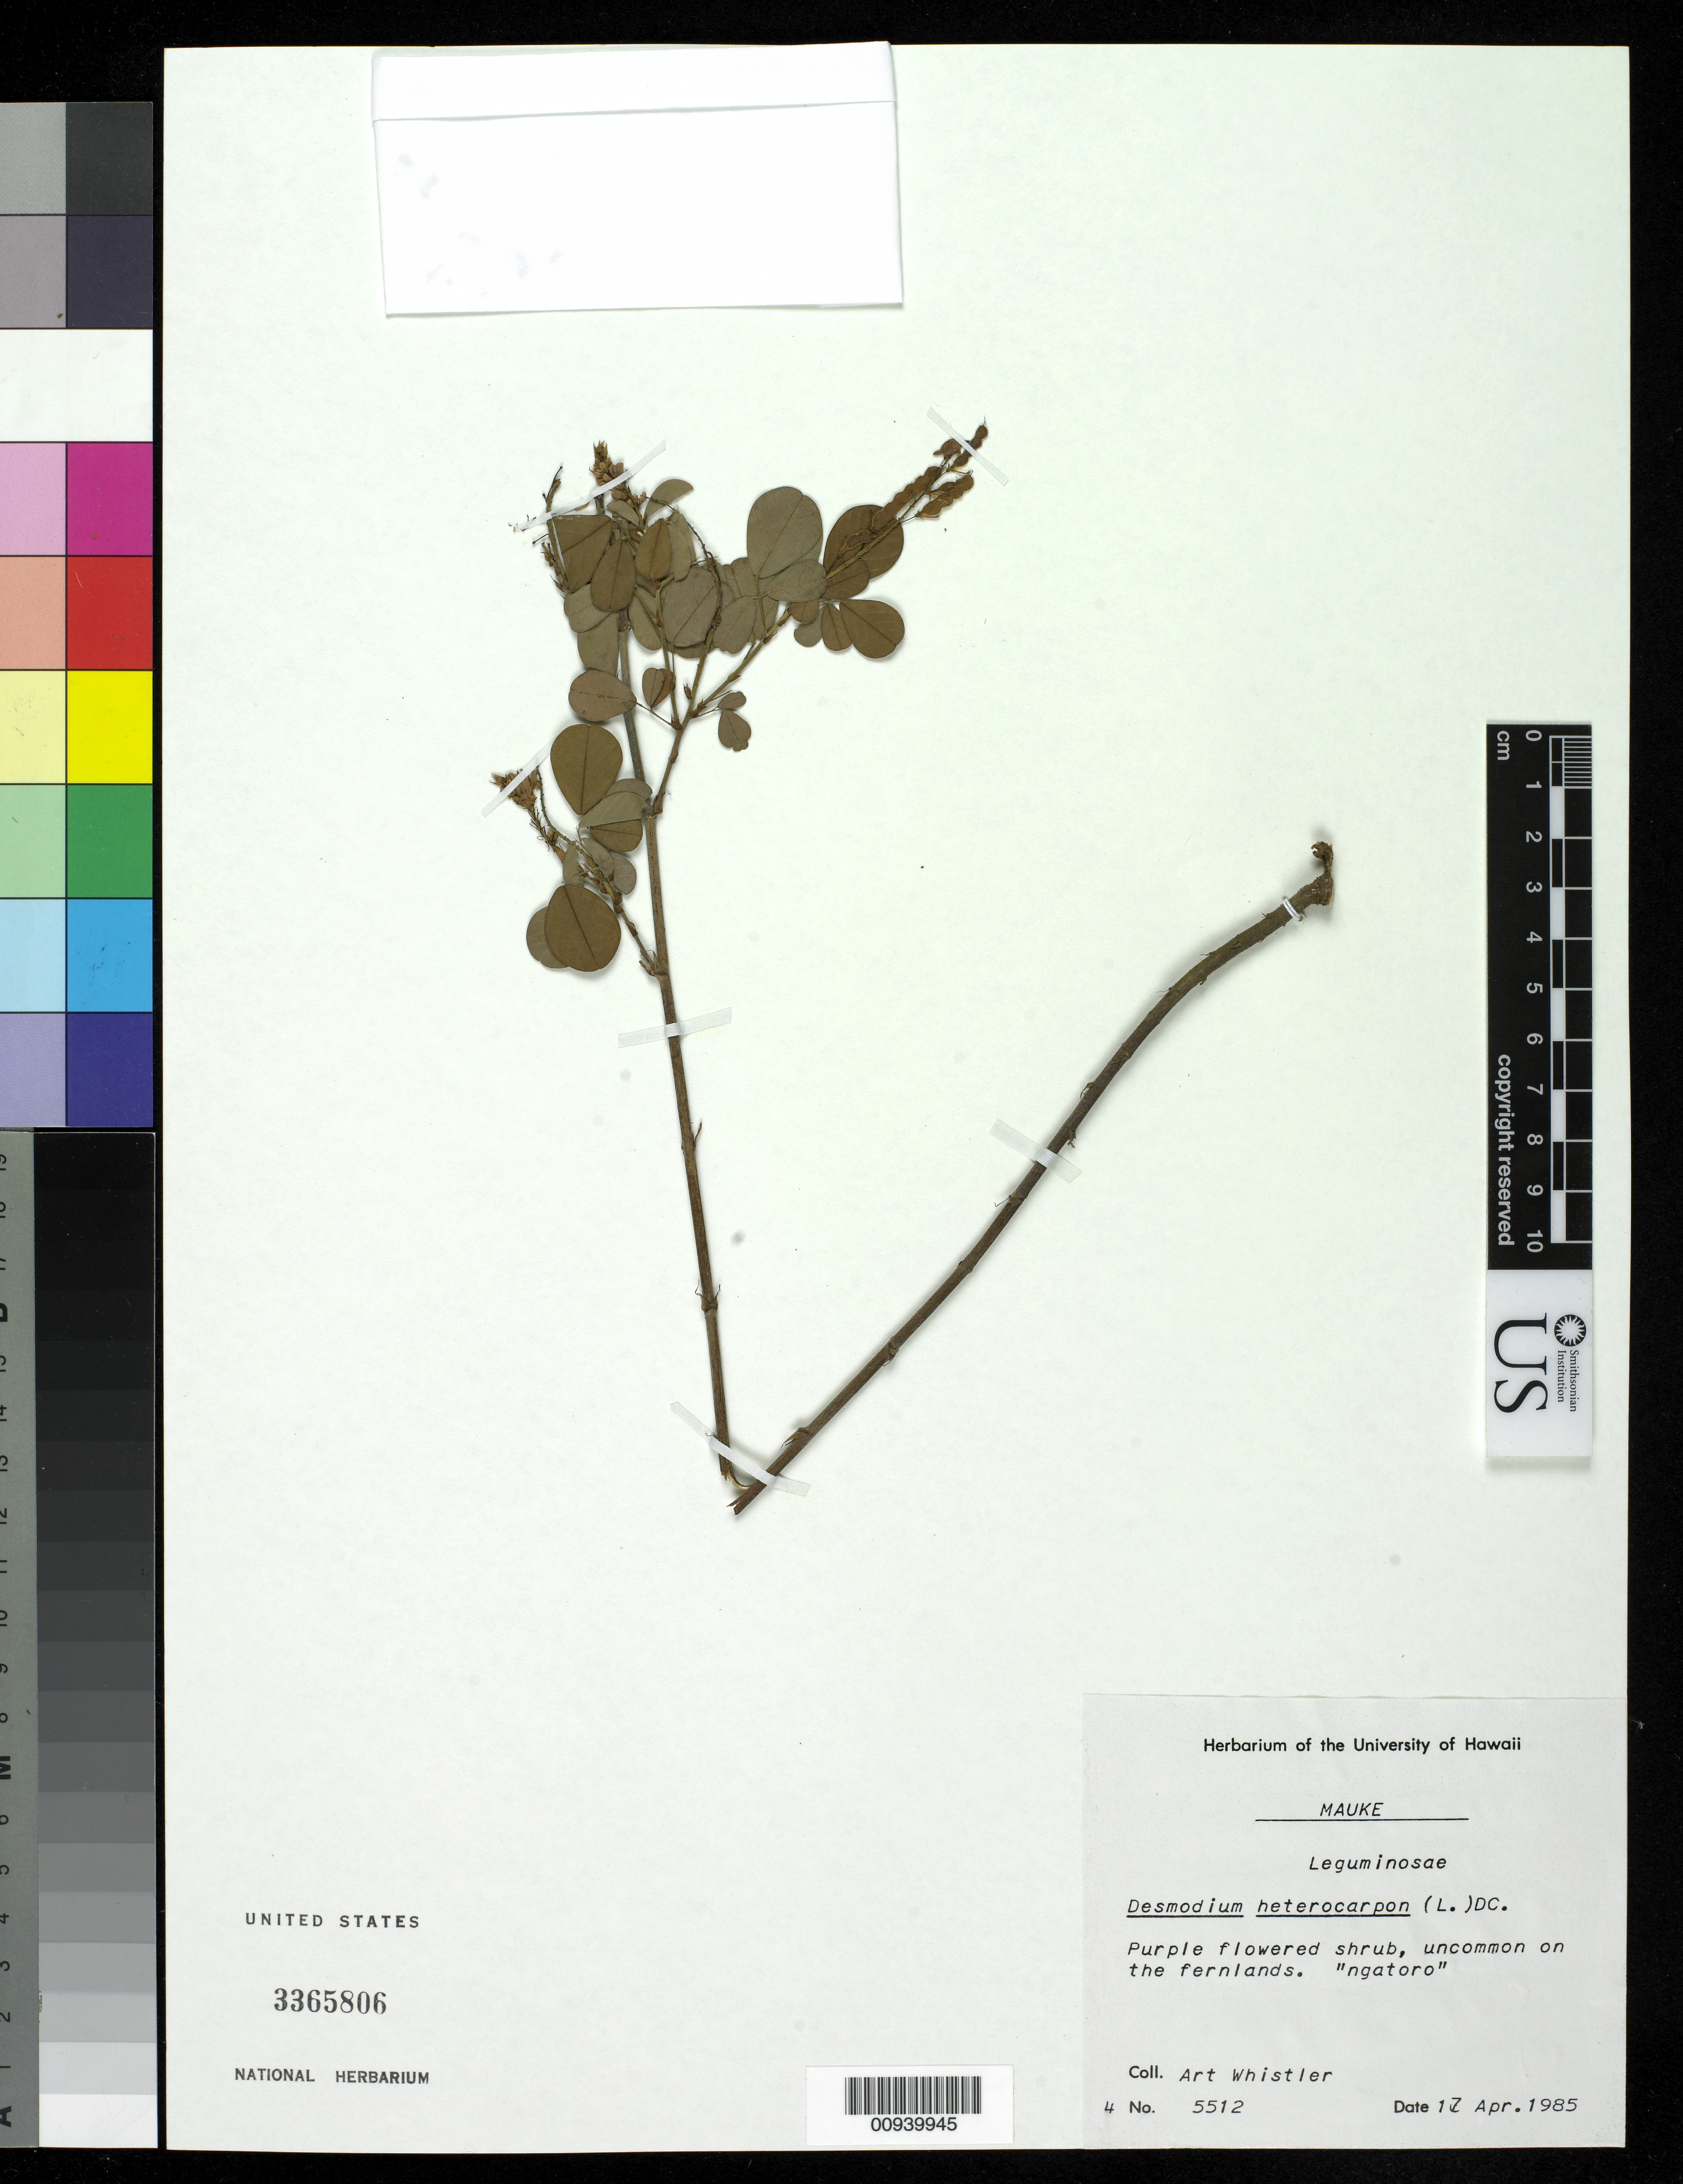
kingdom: Plantae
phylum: Tracheophyta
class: Magnoliopsida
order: Fabales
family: Fabaceae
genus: Grona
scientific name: Grona heterocarpos var. strigosa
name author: (Meeuwen) H. Ohashi & K. Ohashi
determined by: Strong, Mark T., (BOT), Smithsonian Institution - National Museum of Natural History (UNITED STATES)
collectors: A. Whistler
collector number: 5512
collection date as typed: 17 Apr 1985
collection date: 1985-04-17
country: Cook Islands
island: Mauke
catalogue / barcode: US 3365806